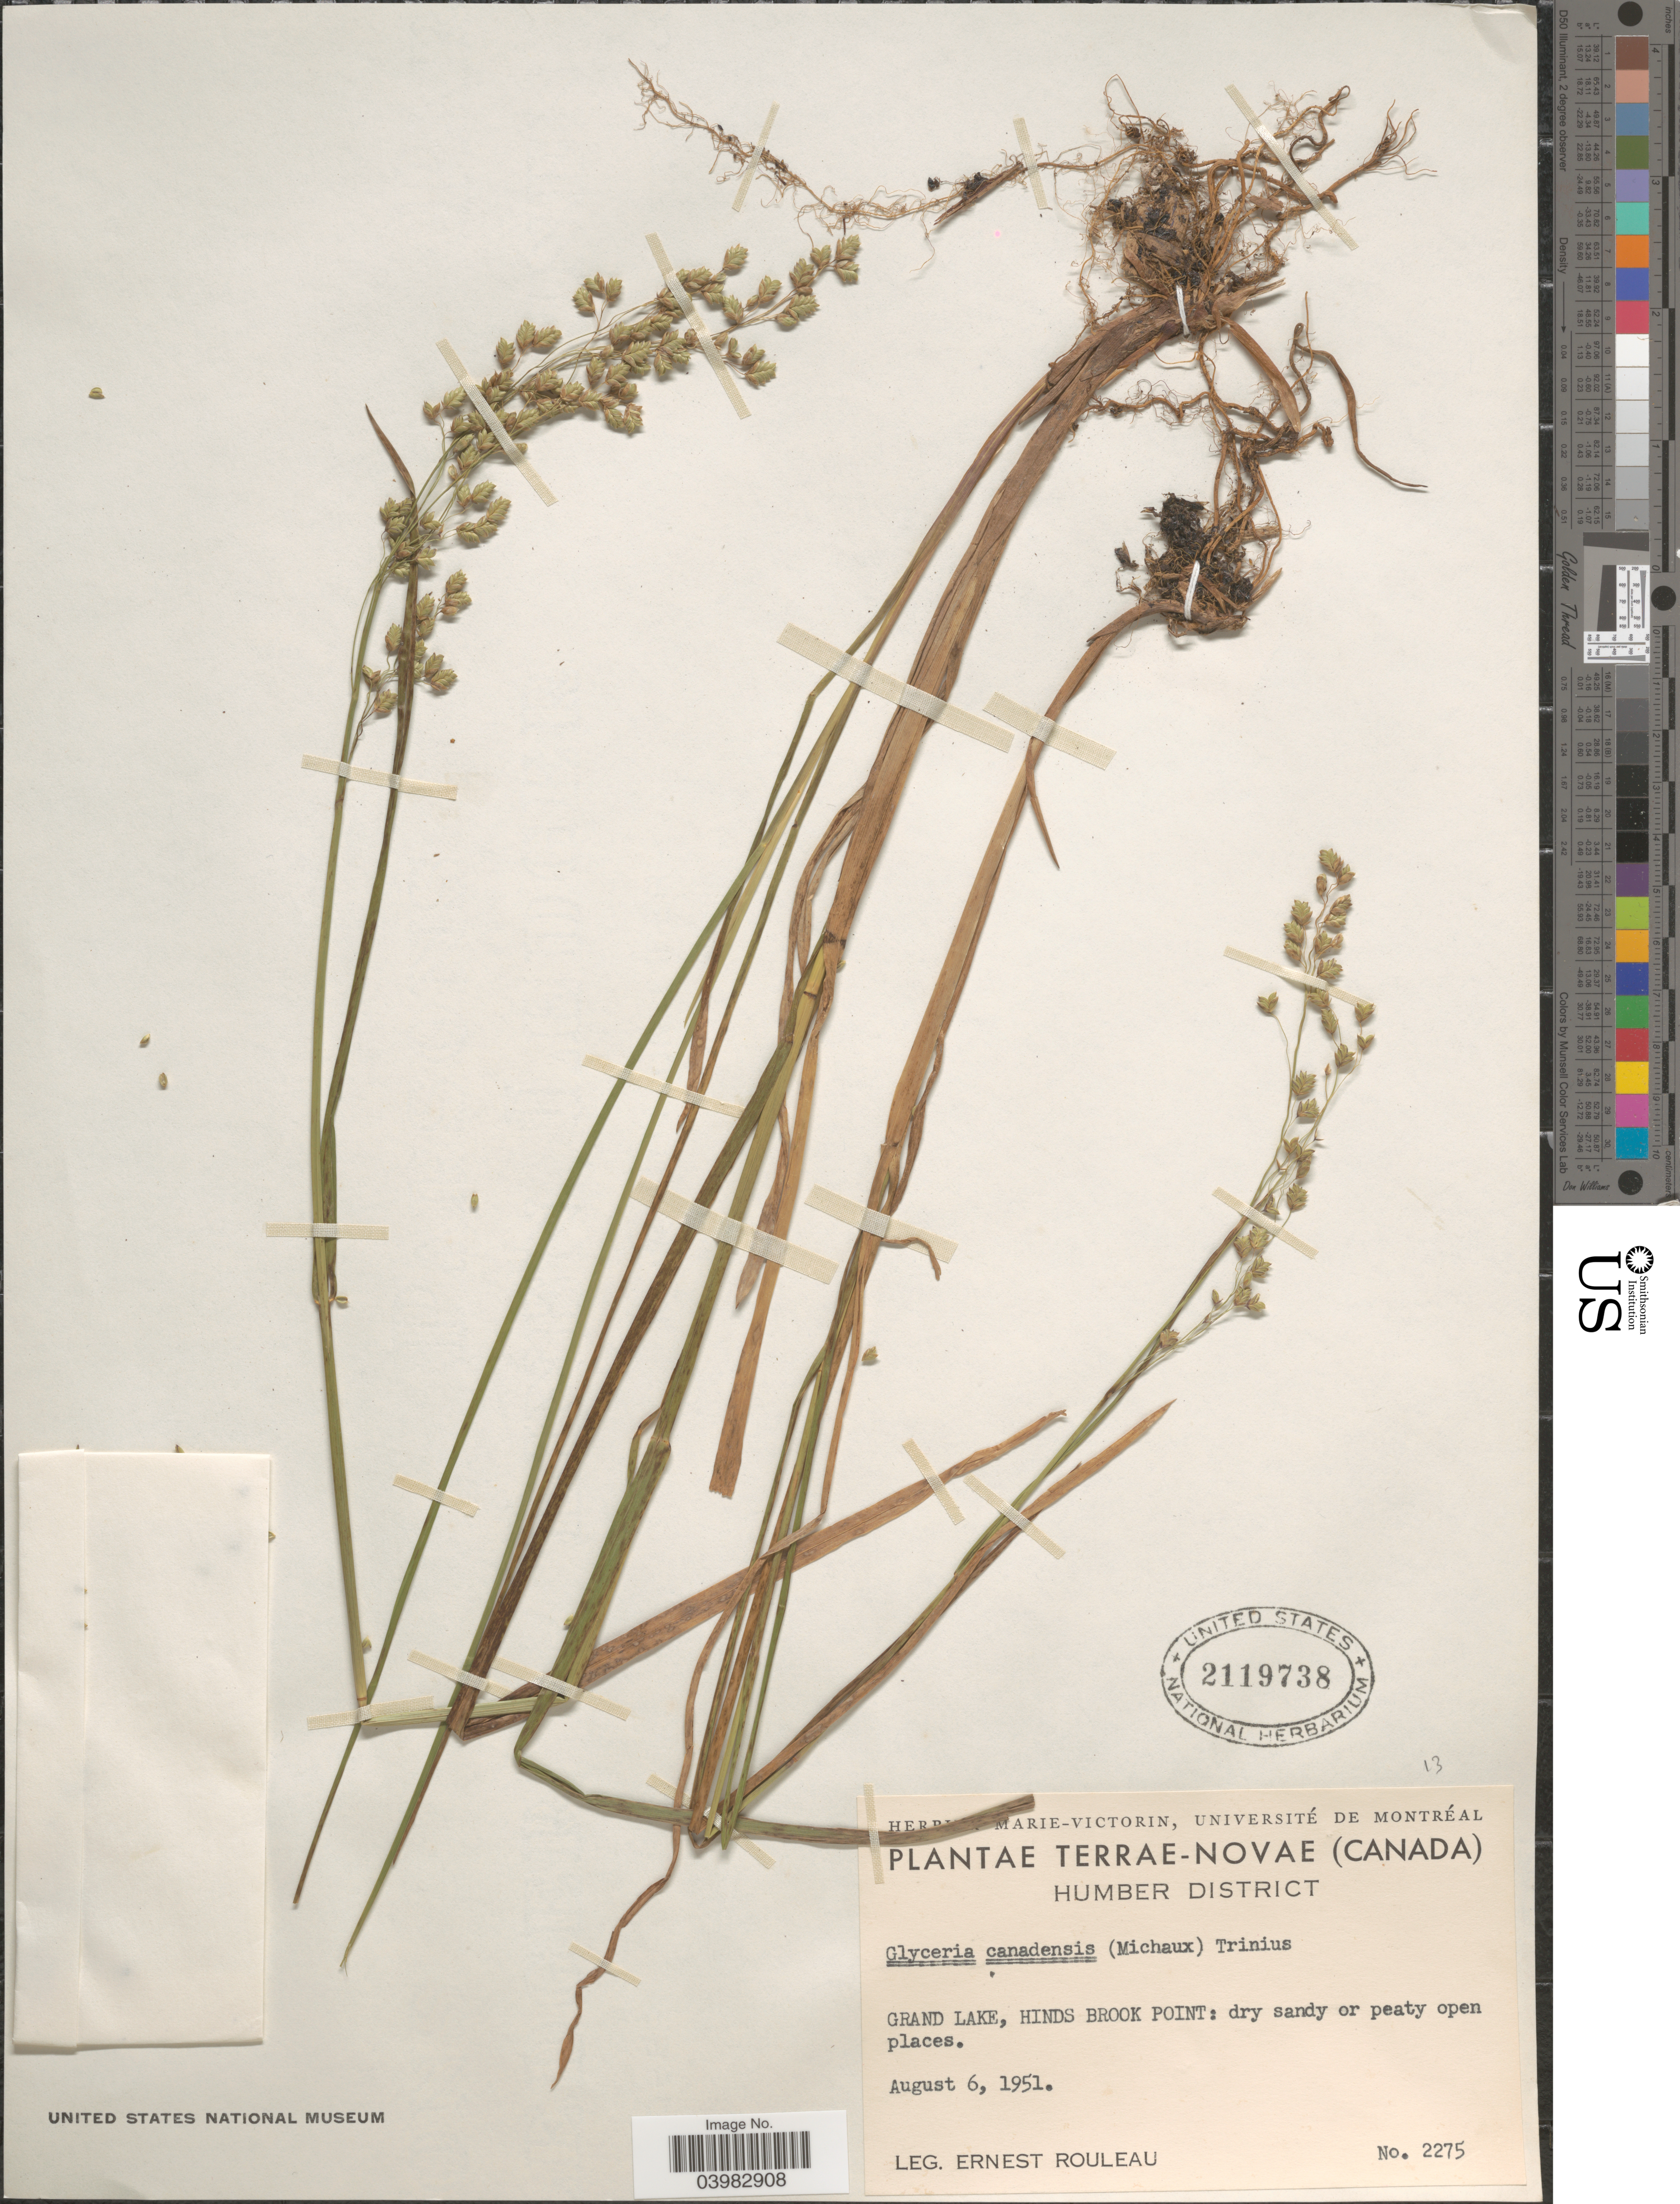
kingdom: Plantae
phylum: Tracheophyta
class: Liliopsida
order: Poales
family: Poaceae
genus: Glyceria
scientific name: Glyceria canadensis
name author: (Michx.) Trin.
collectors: J. Rouleau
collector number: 2275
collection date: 1951-08-06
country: Canada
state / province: Newfoundland and Labrador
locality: Terrae-Novae. Humber District. Grand Lake, Hinds Brook Point.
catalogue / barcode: US 2119738